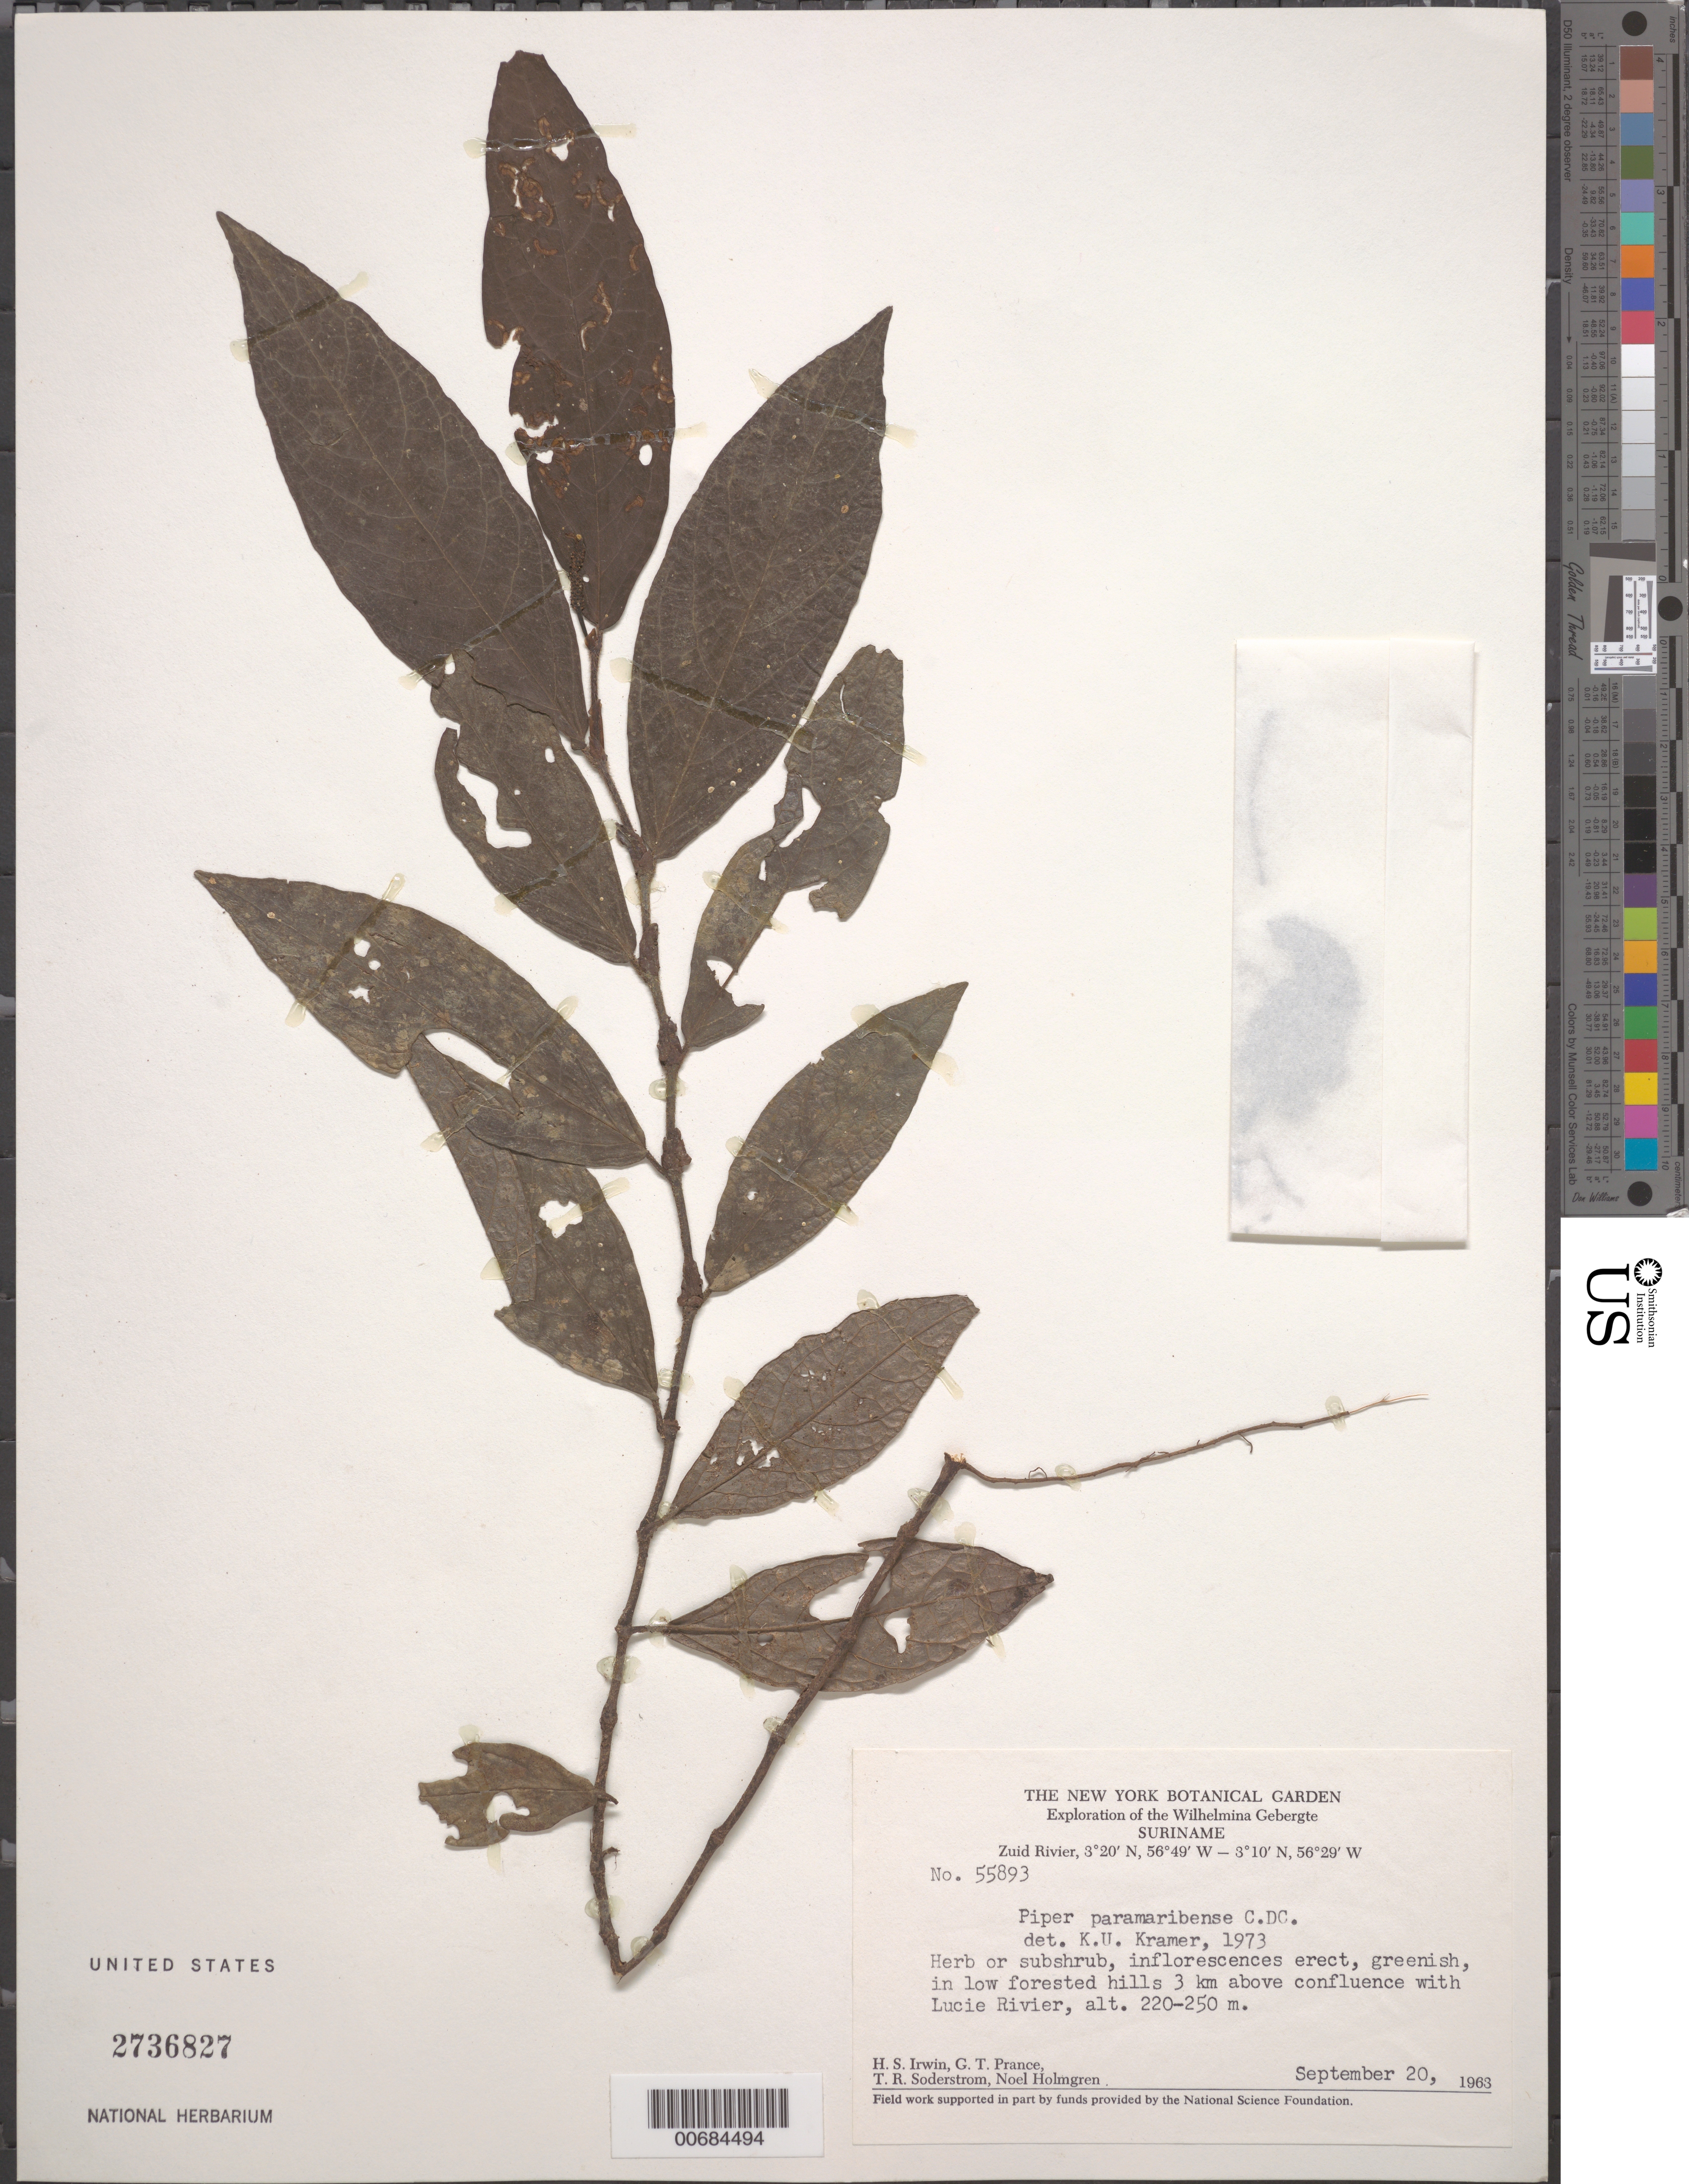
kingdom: Plantae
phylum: Tracheophyta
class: Magnoliopsida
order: Piperales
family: Piperaceae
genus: Piper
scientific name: Piper paramaribense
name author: C. DC.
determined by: Kramer, K. U.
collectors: H. Irwin, G. T. Prance, T. R. Soderstrom & N. H. Holmgren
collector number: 55893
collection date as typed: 20-Sep-63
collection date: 1963-09-20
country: Suriname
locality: Zuid River, 2 km above confluence with Lucie R., Wilhelmina Gebergte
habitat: Low forested hills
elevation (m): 220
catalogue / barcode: US 2736827